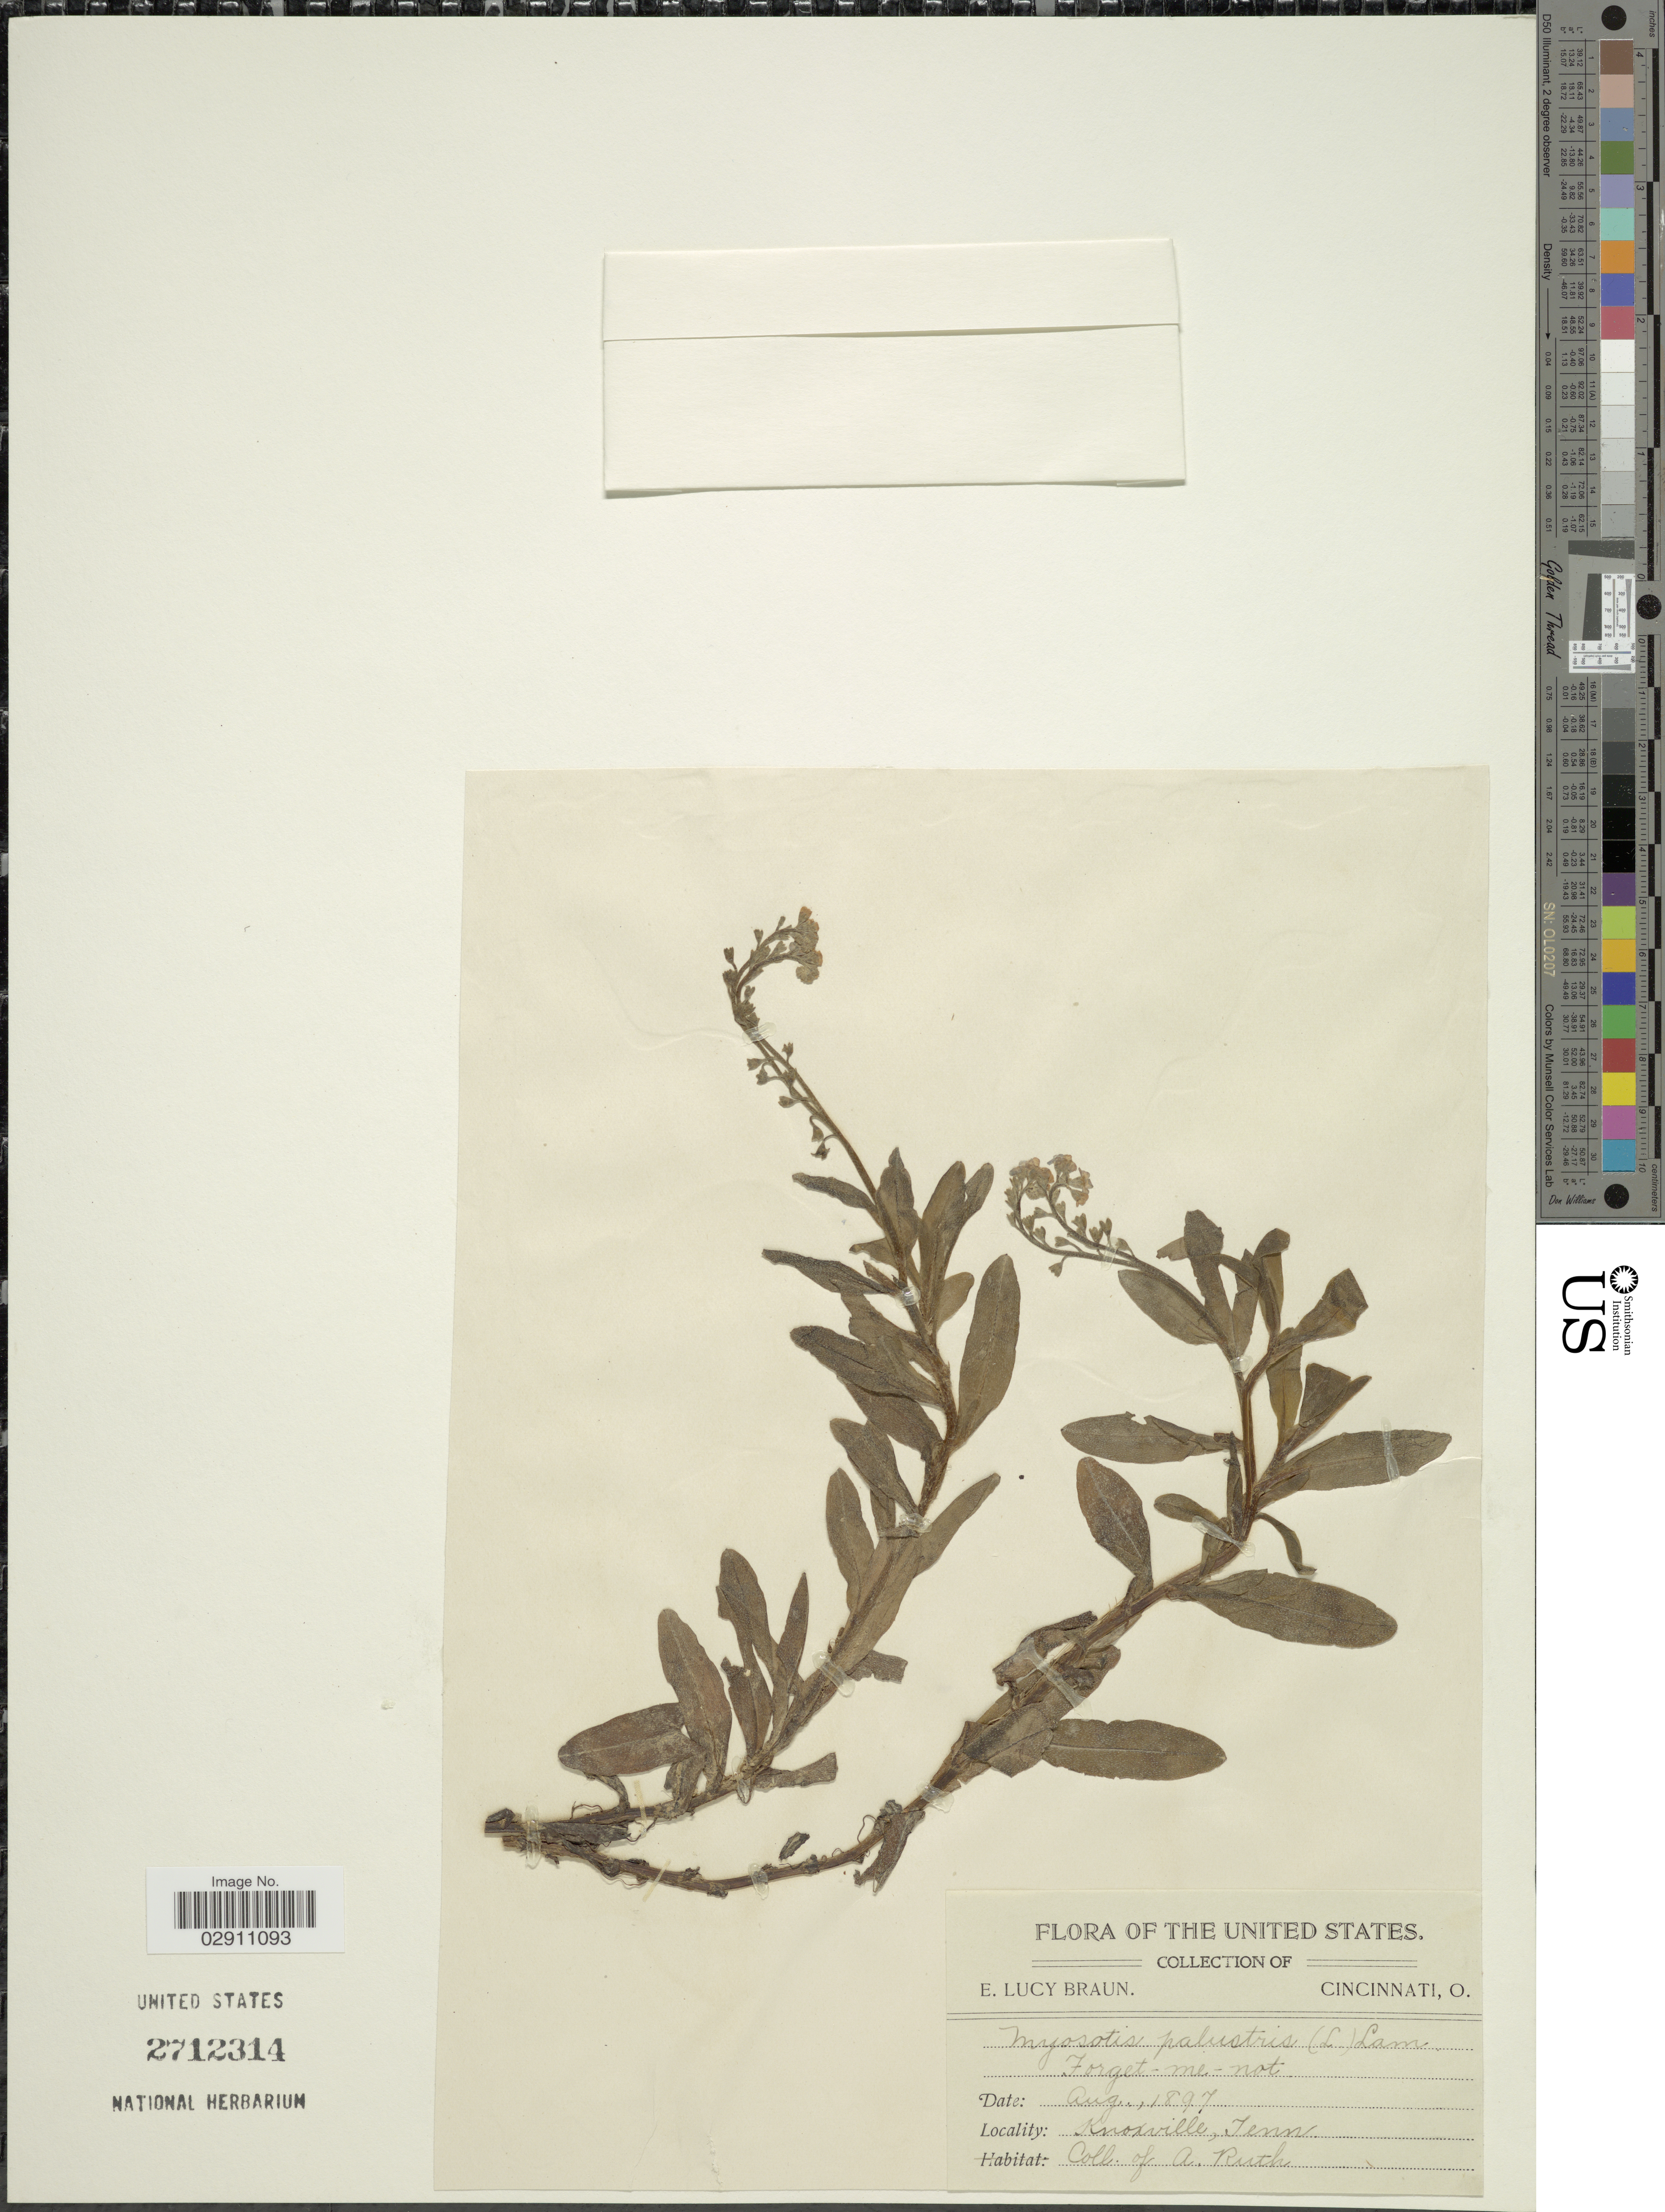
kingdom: Plantae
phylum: Tracheophyta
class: Magnoliopsida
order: Boraginales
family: Boraginaceae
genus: Myosotis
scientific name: Myosotis palustris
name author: L.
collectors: E. L. Braun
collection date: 1897-08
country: United States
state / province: Tennessee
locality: Knoxville.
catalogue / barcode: US 2712314